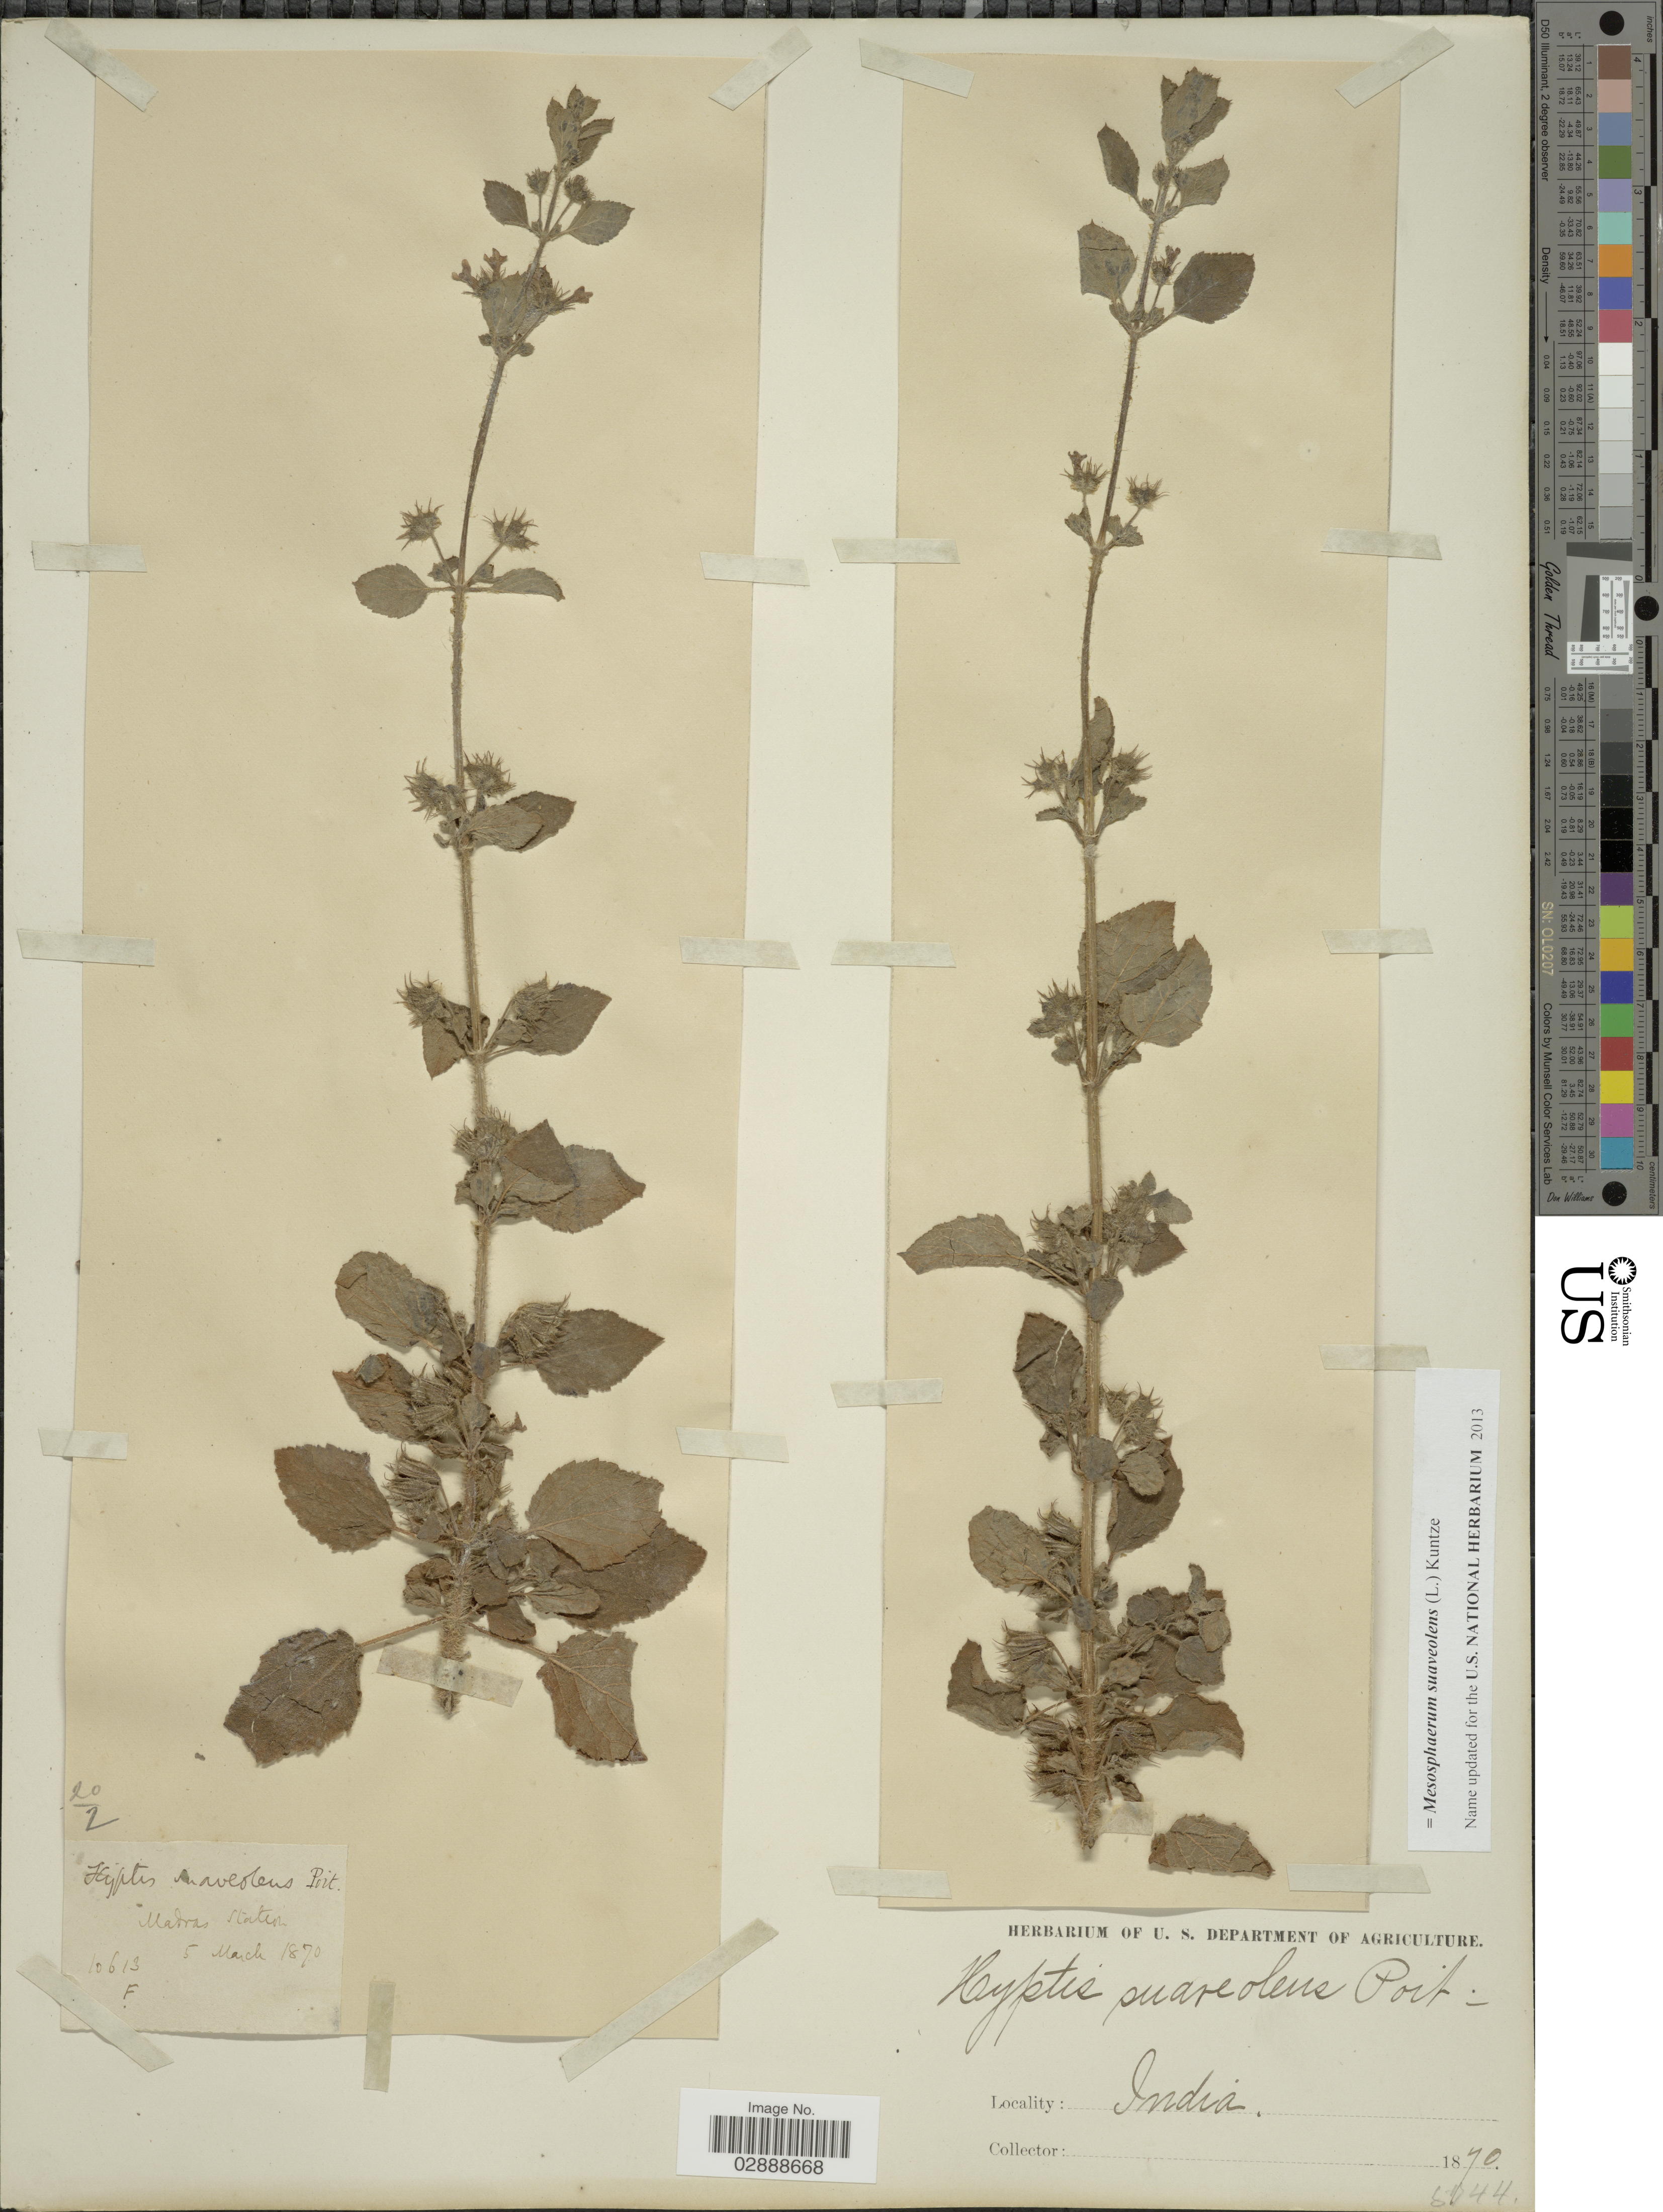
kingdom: Plantae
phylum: Tracheophyta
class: Magnoliopsida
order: Lamiales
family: Lamiaceae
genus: Mesosphaerum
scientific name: Mesosphaerum suaveolens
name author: (L.) Kuntze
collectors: ex herb. U. S. Department of Agriculture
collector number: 10613F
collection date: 1870-03-05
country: India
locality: Madras Station.